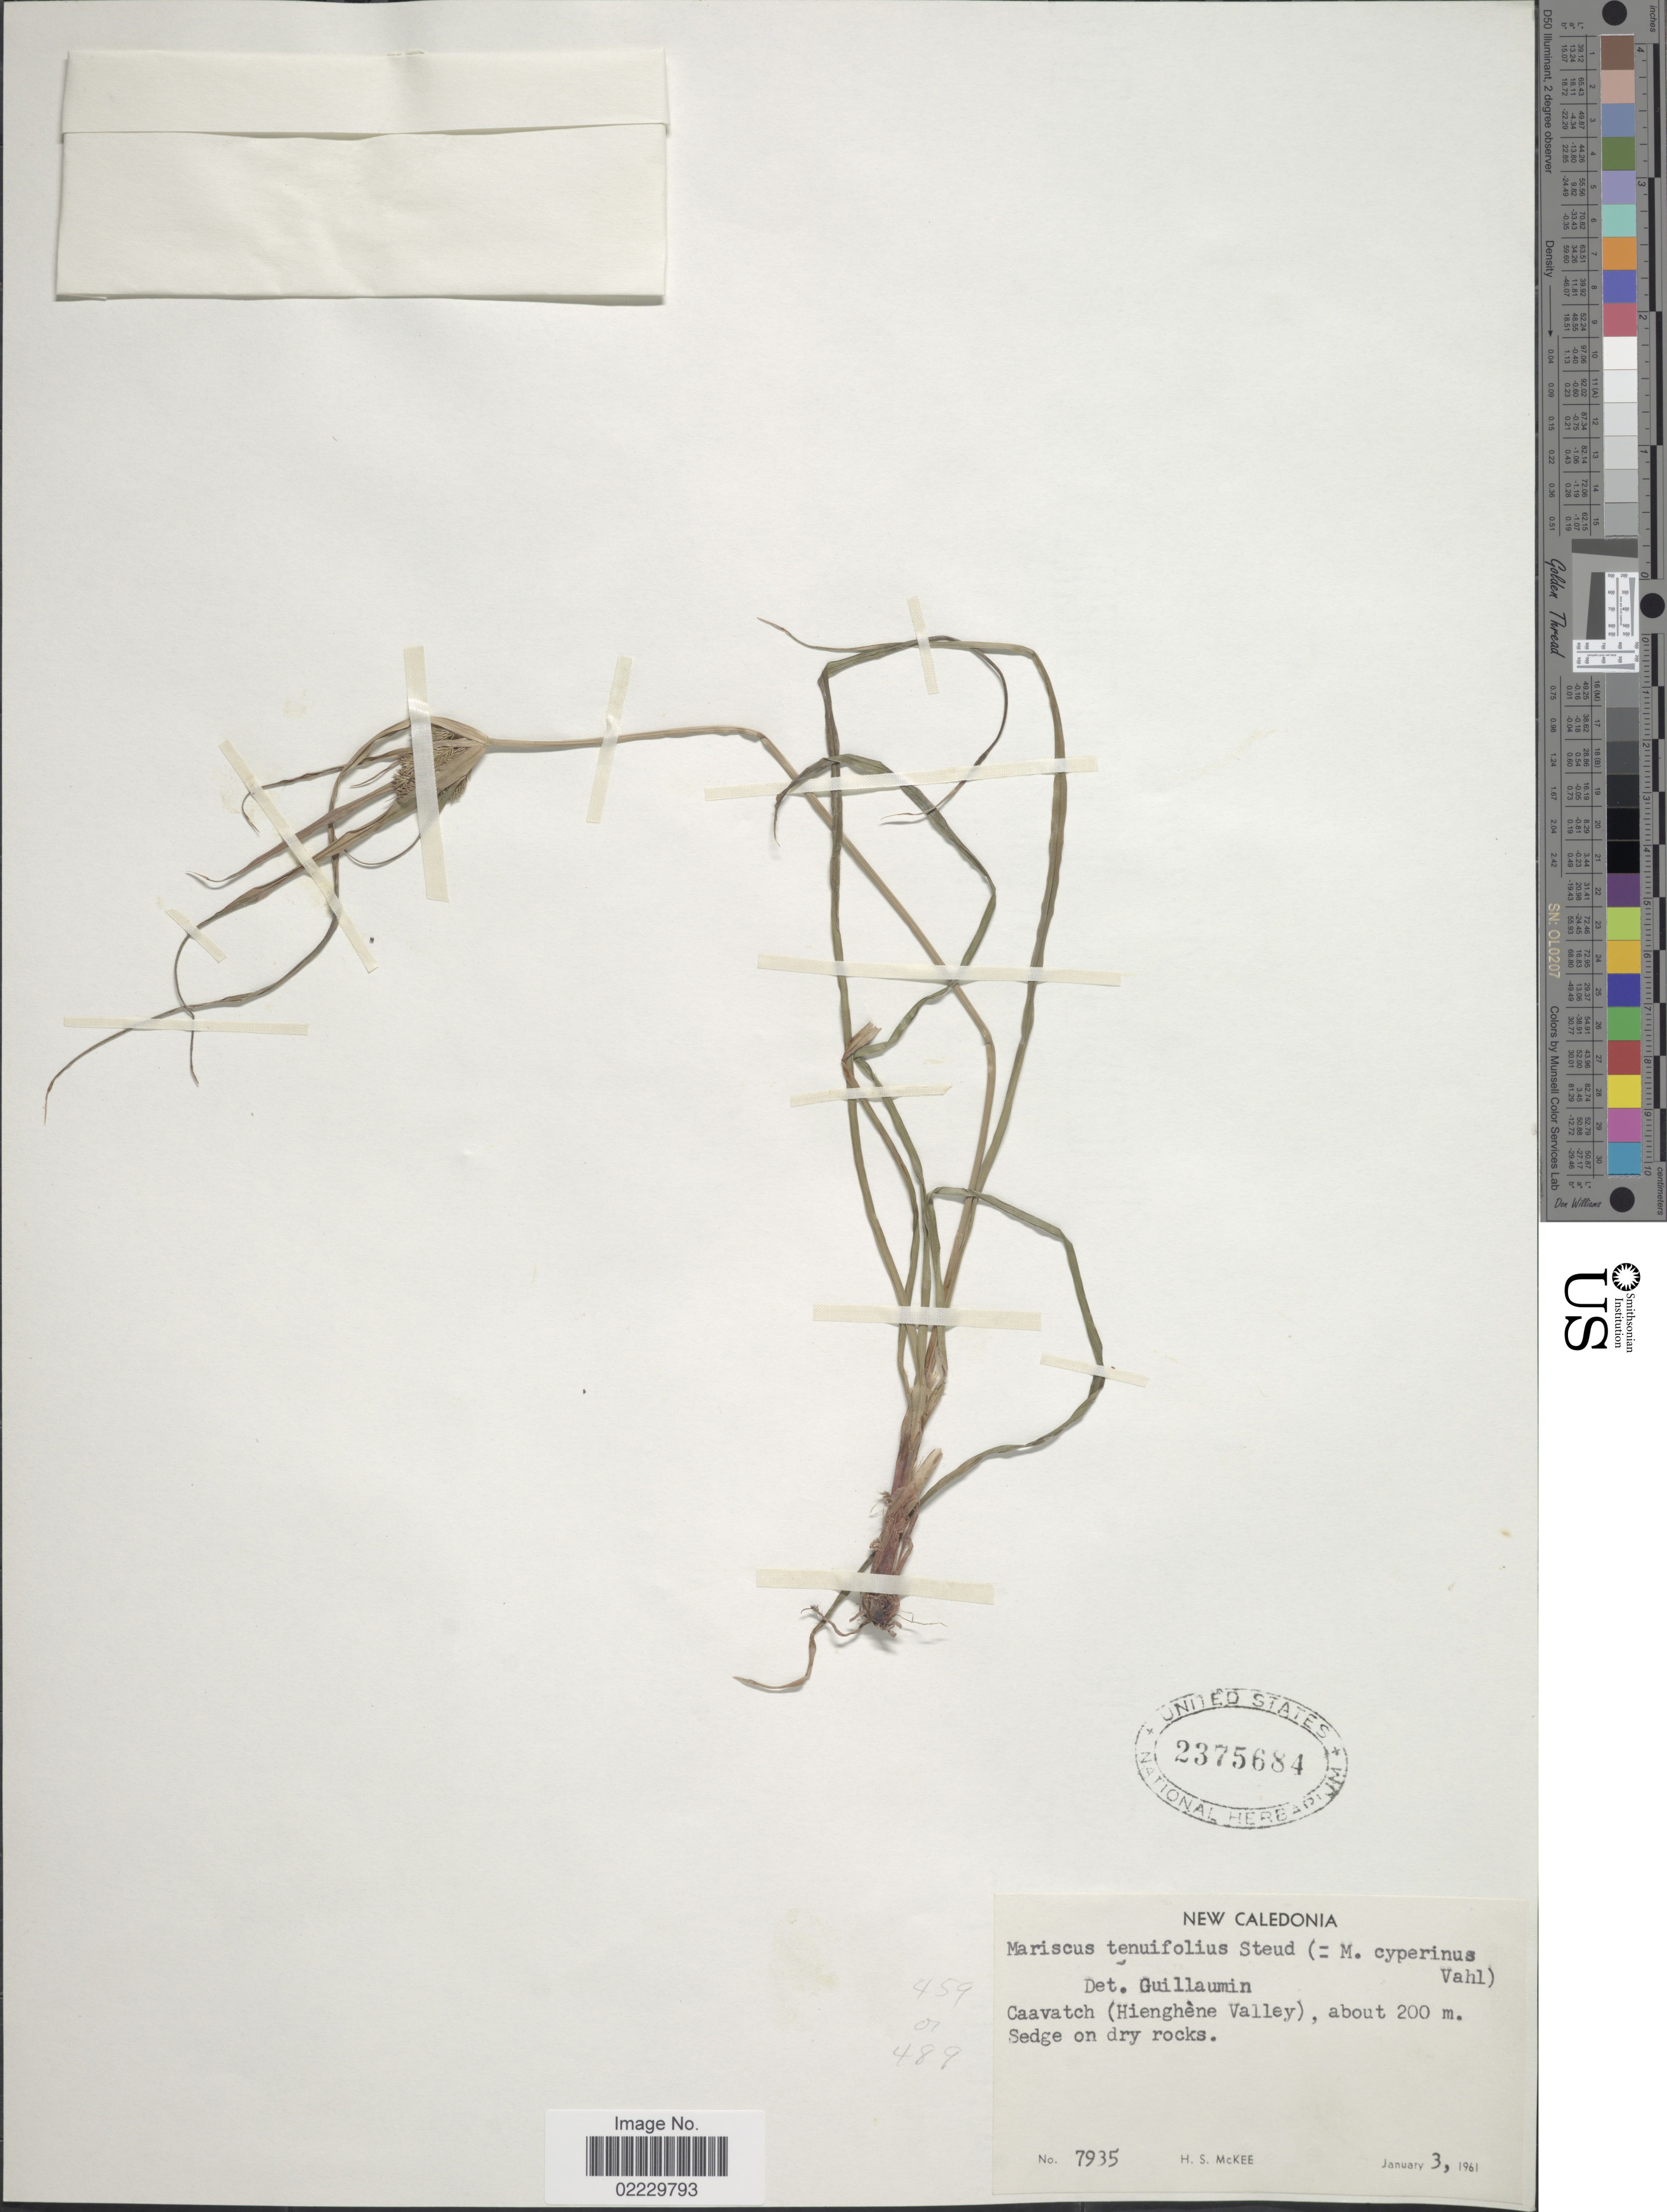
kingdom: Plantae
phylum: Tracheophyta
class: Liliopsida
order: Poales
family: Cyperaceae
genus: Cyperus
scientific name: Cyperus cyperinus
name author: (Retz.) Valck. Sur.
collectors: H. S. McKee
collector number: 7935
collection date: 1961-01-03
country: New Caledonia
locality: Caavatch (Hienghene Valley)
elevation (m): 200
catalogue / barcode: US 2375684